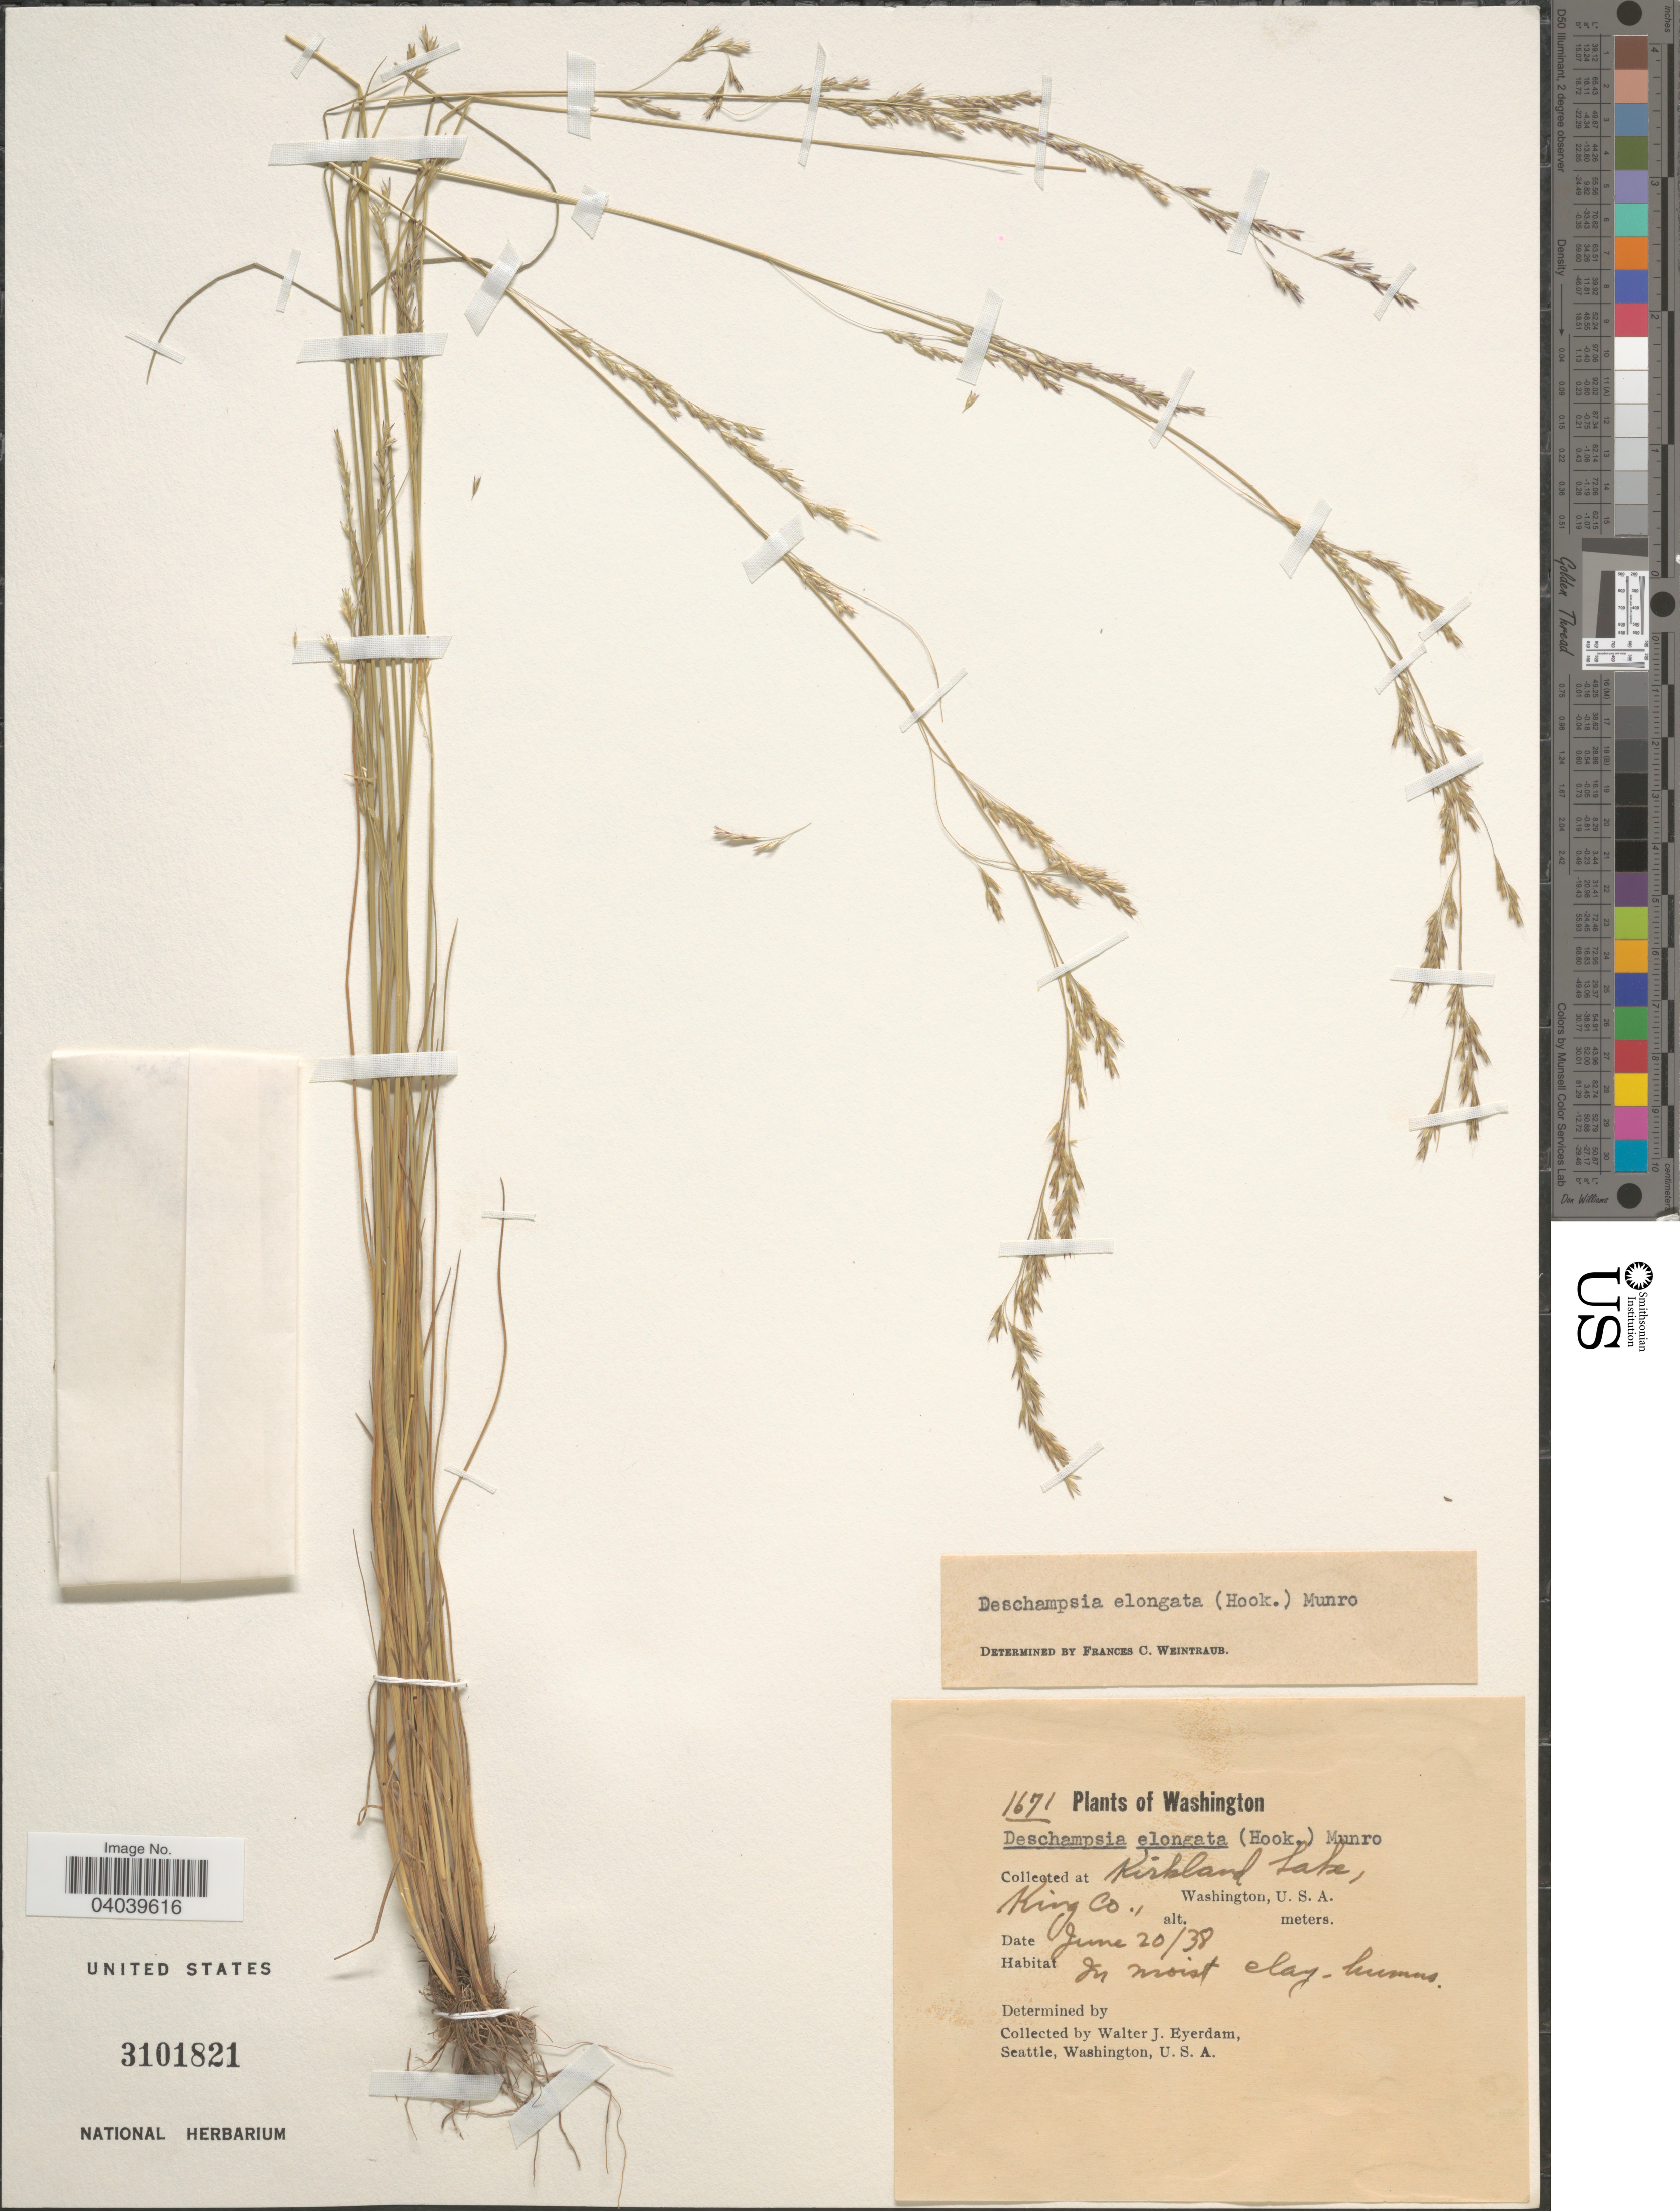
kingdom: Plantae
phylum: Tracheophyta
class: Liliopsida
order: Poales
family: Poaceae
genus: Deschampsia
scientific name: Deschampsia elongata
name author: (Hook.) Munro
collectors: W. J. Eyerdam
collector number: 1671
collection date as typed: Transcribed d/m/y: 20/6/38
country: United States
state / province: Washington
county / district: King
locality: Kirkland Lake, King Co.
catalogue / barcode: US 3101821